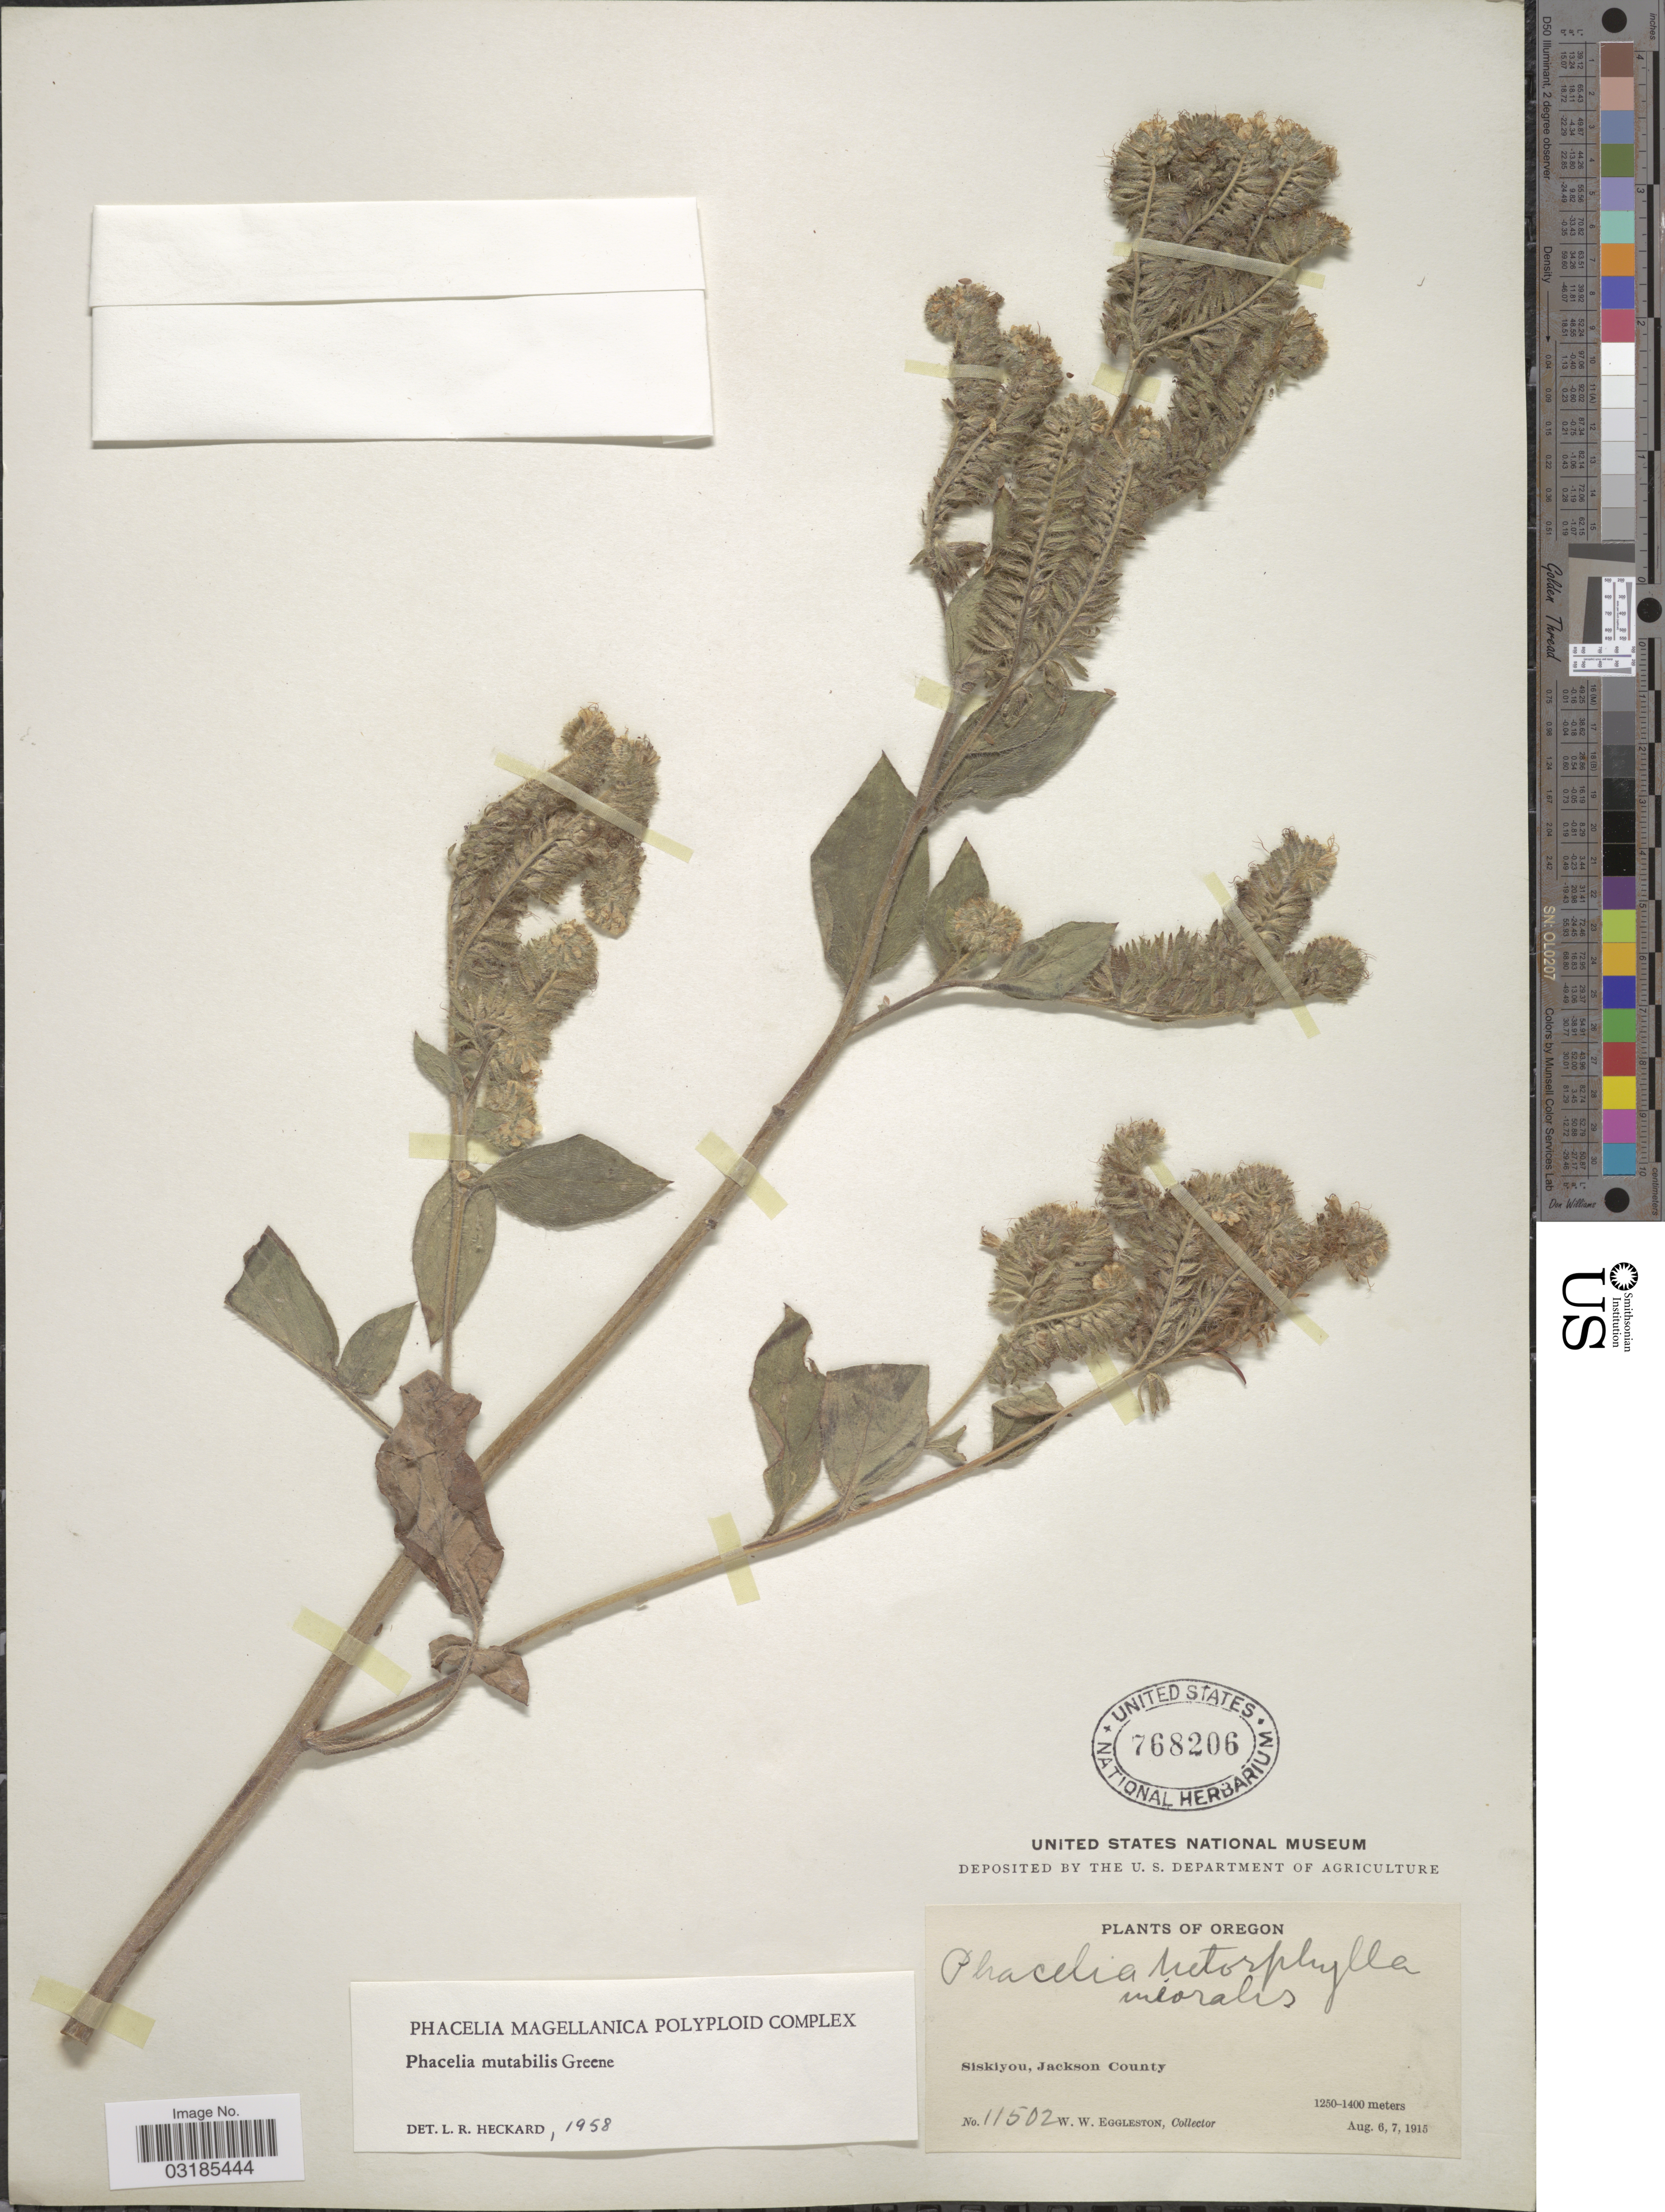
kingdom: Plantae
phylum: Tracheophyta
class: Magnoliopsida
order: Boraginales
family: Hydrophyllaceae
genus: Phacelia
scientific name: Phacelia mutabilis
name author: Greene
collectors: W. W. Eggleston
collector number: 11502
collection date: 1915-08-06/1915-08-07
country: United States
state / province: Oregon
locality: Siskiyou, Jackson County.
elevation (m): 1250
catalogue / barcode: US 768206